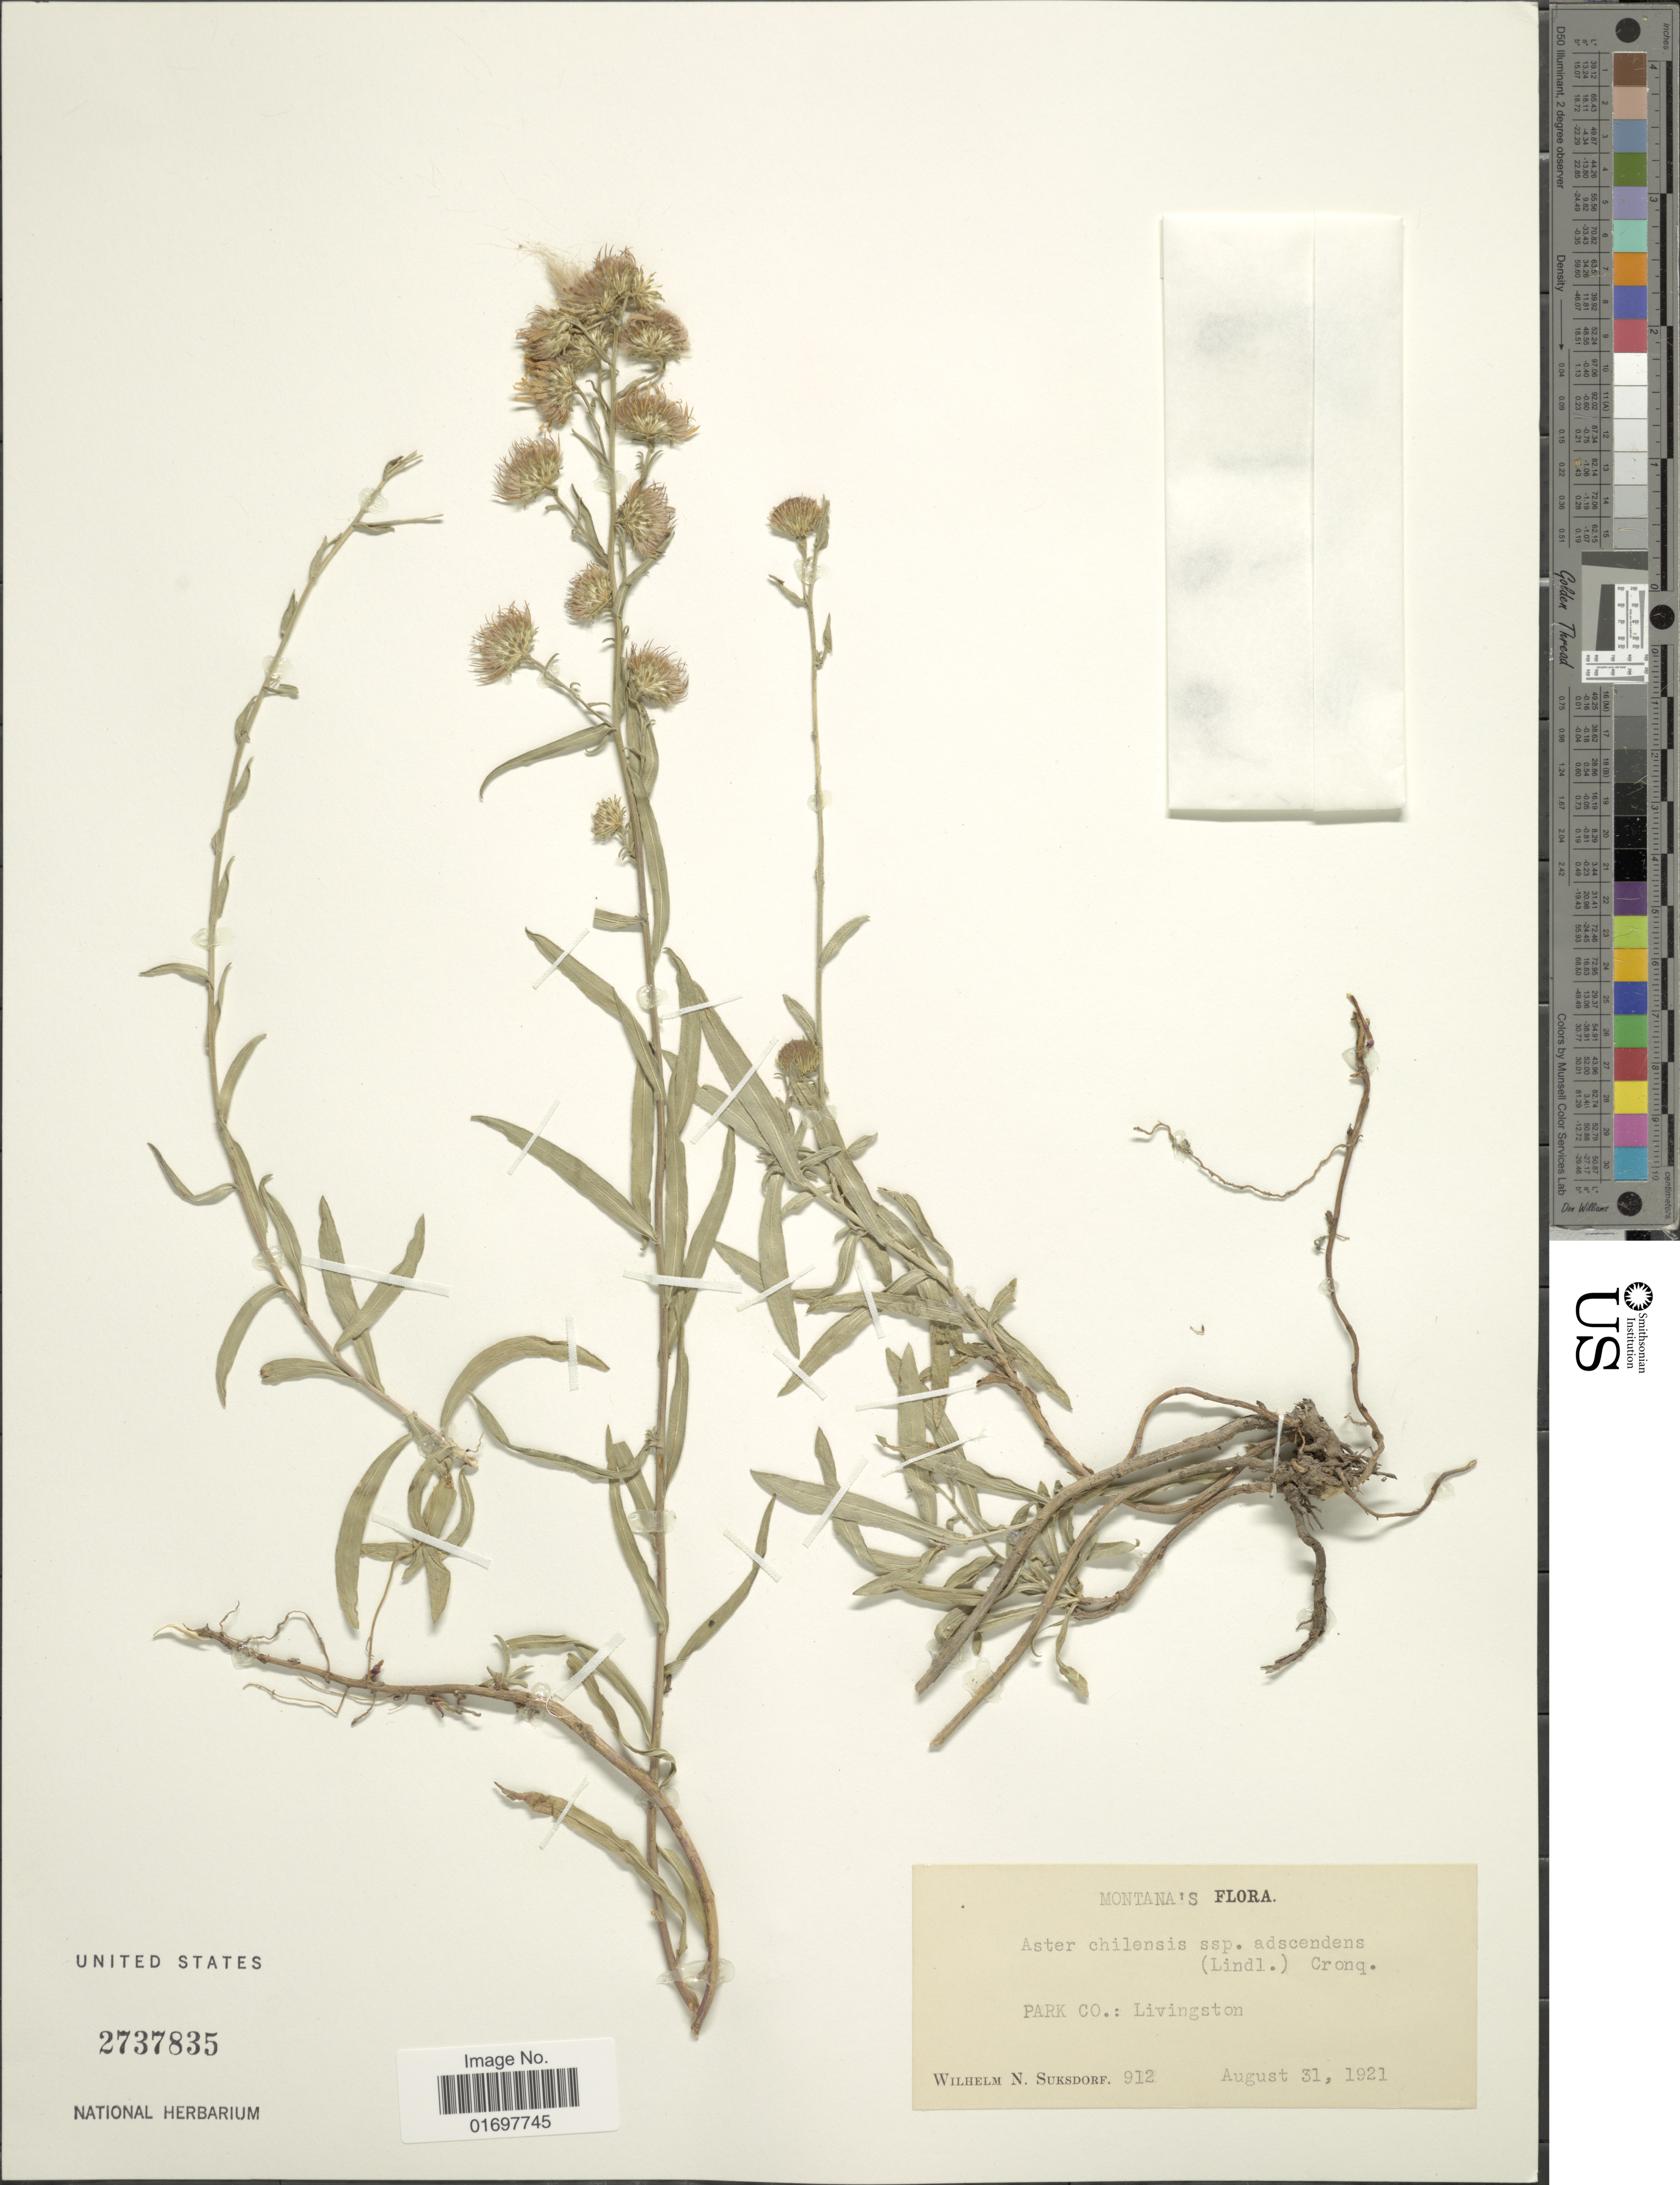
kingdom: Plantae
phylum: Tracheophyta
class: Magnoliopsida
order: Asterales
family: Asteraceae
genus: Symphyotrichum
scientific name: Symphyotrichum chilense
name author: (Nees) G.L. Nesom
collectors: W. N. Suksdorf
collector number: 912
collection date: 1921-08-31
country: United States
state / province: Montana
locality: Park Co.; Livingston.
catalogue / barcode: US 2737835